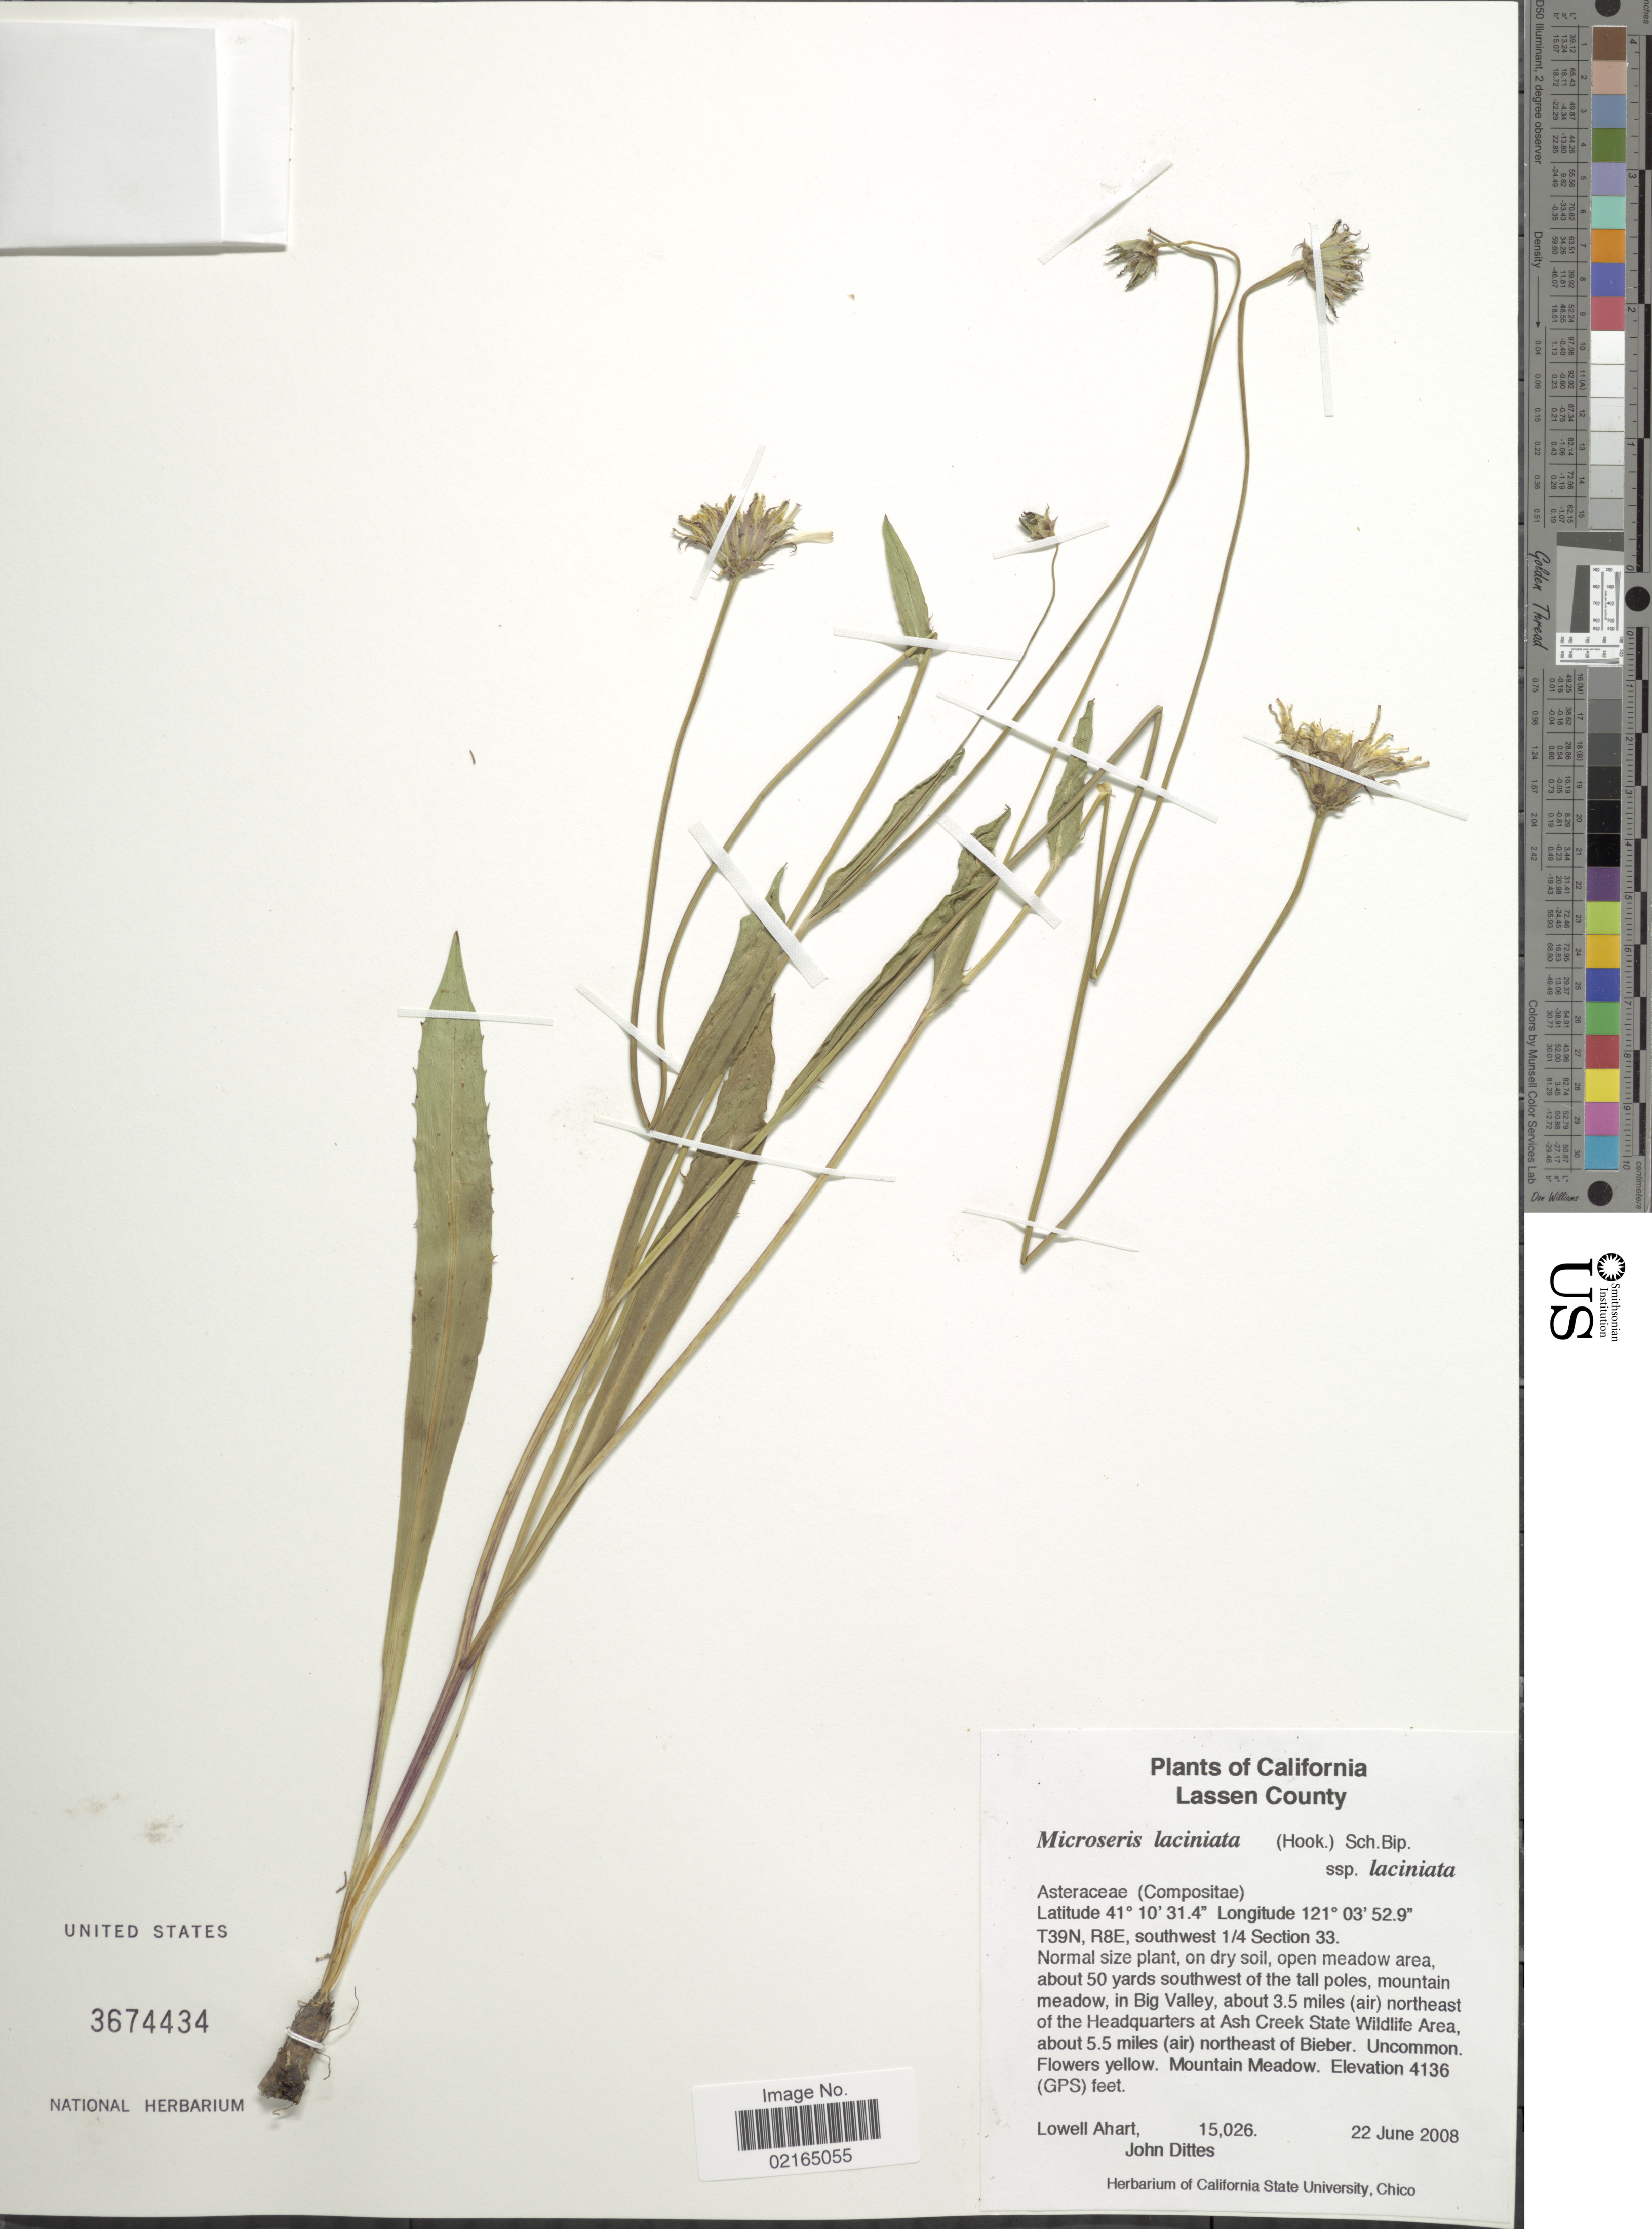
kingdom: Plantae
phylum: Tracheophyta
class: Magnoliopsida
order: Asterales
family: Asteraceae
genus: Microseris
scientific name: Microseris laciniata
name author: (Hook.) Sch. Bip.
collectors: L. Ahart & J. Dittes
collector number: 15026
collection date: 2008-06-20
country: United States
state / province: California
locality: T39N, R8E, southwest 1/4 Section 33, about 50 yards southwest of the tall poles, mountain meadow, in Big Valley, about 3.5 miles (air) northeast of the headquarters at Ash Creek State Wildlife Area, about 5.5 miles (air) northeast of Bieber.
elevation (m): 1261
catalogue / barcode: US 3674434